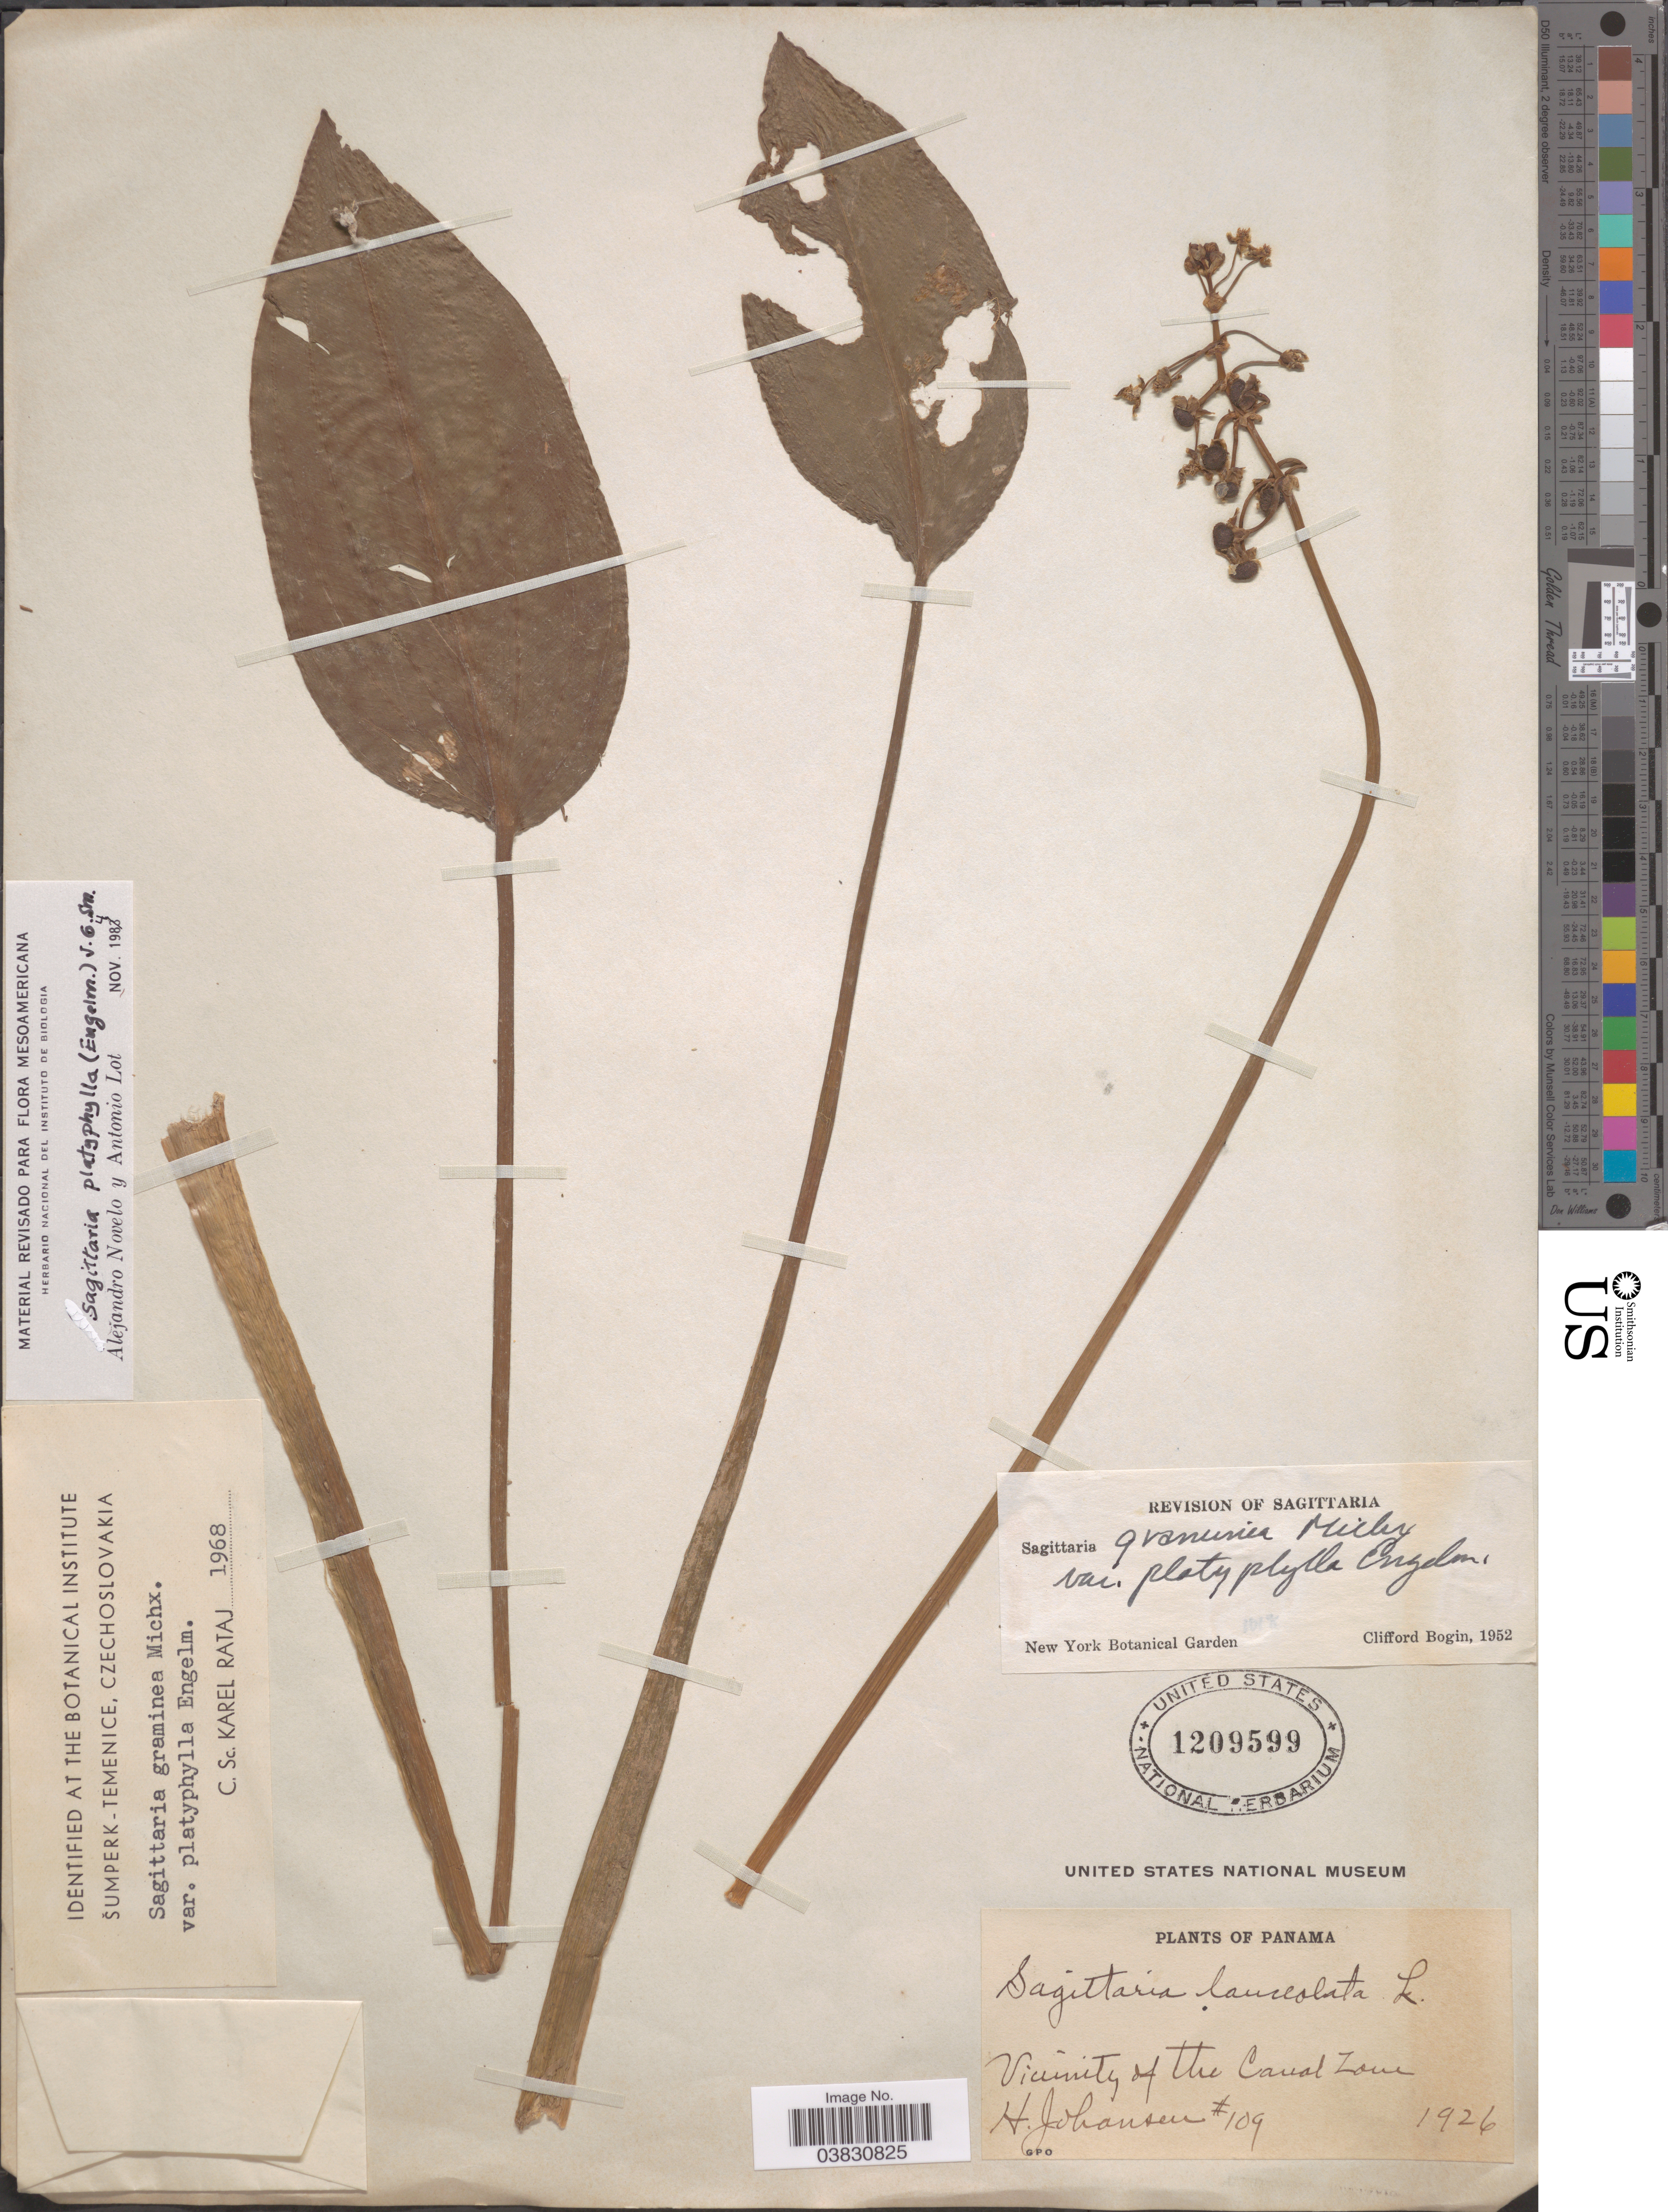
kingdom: Plantae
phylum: Tracheophyta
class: Liliopsida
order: Alismatales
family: Alismataceae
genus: Sagittaria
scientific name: Sagittaria platyphylla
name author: (Englem.) J.G. Sm.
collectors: H. Johansen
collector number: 109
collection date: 1926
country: Panama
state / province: Colón / Panamá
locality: Vicinity of the Canal Zone.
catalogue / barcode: US 1209599